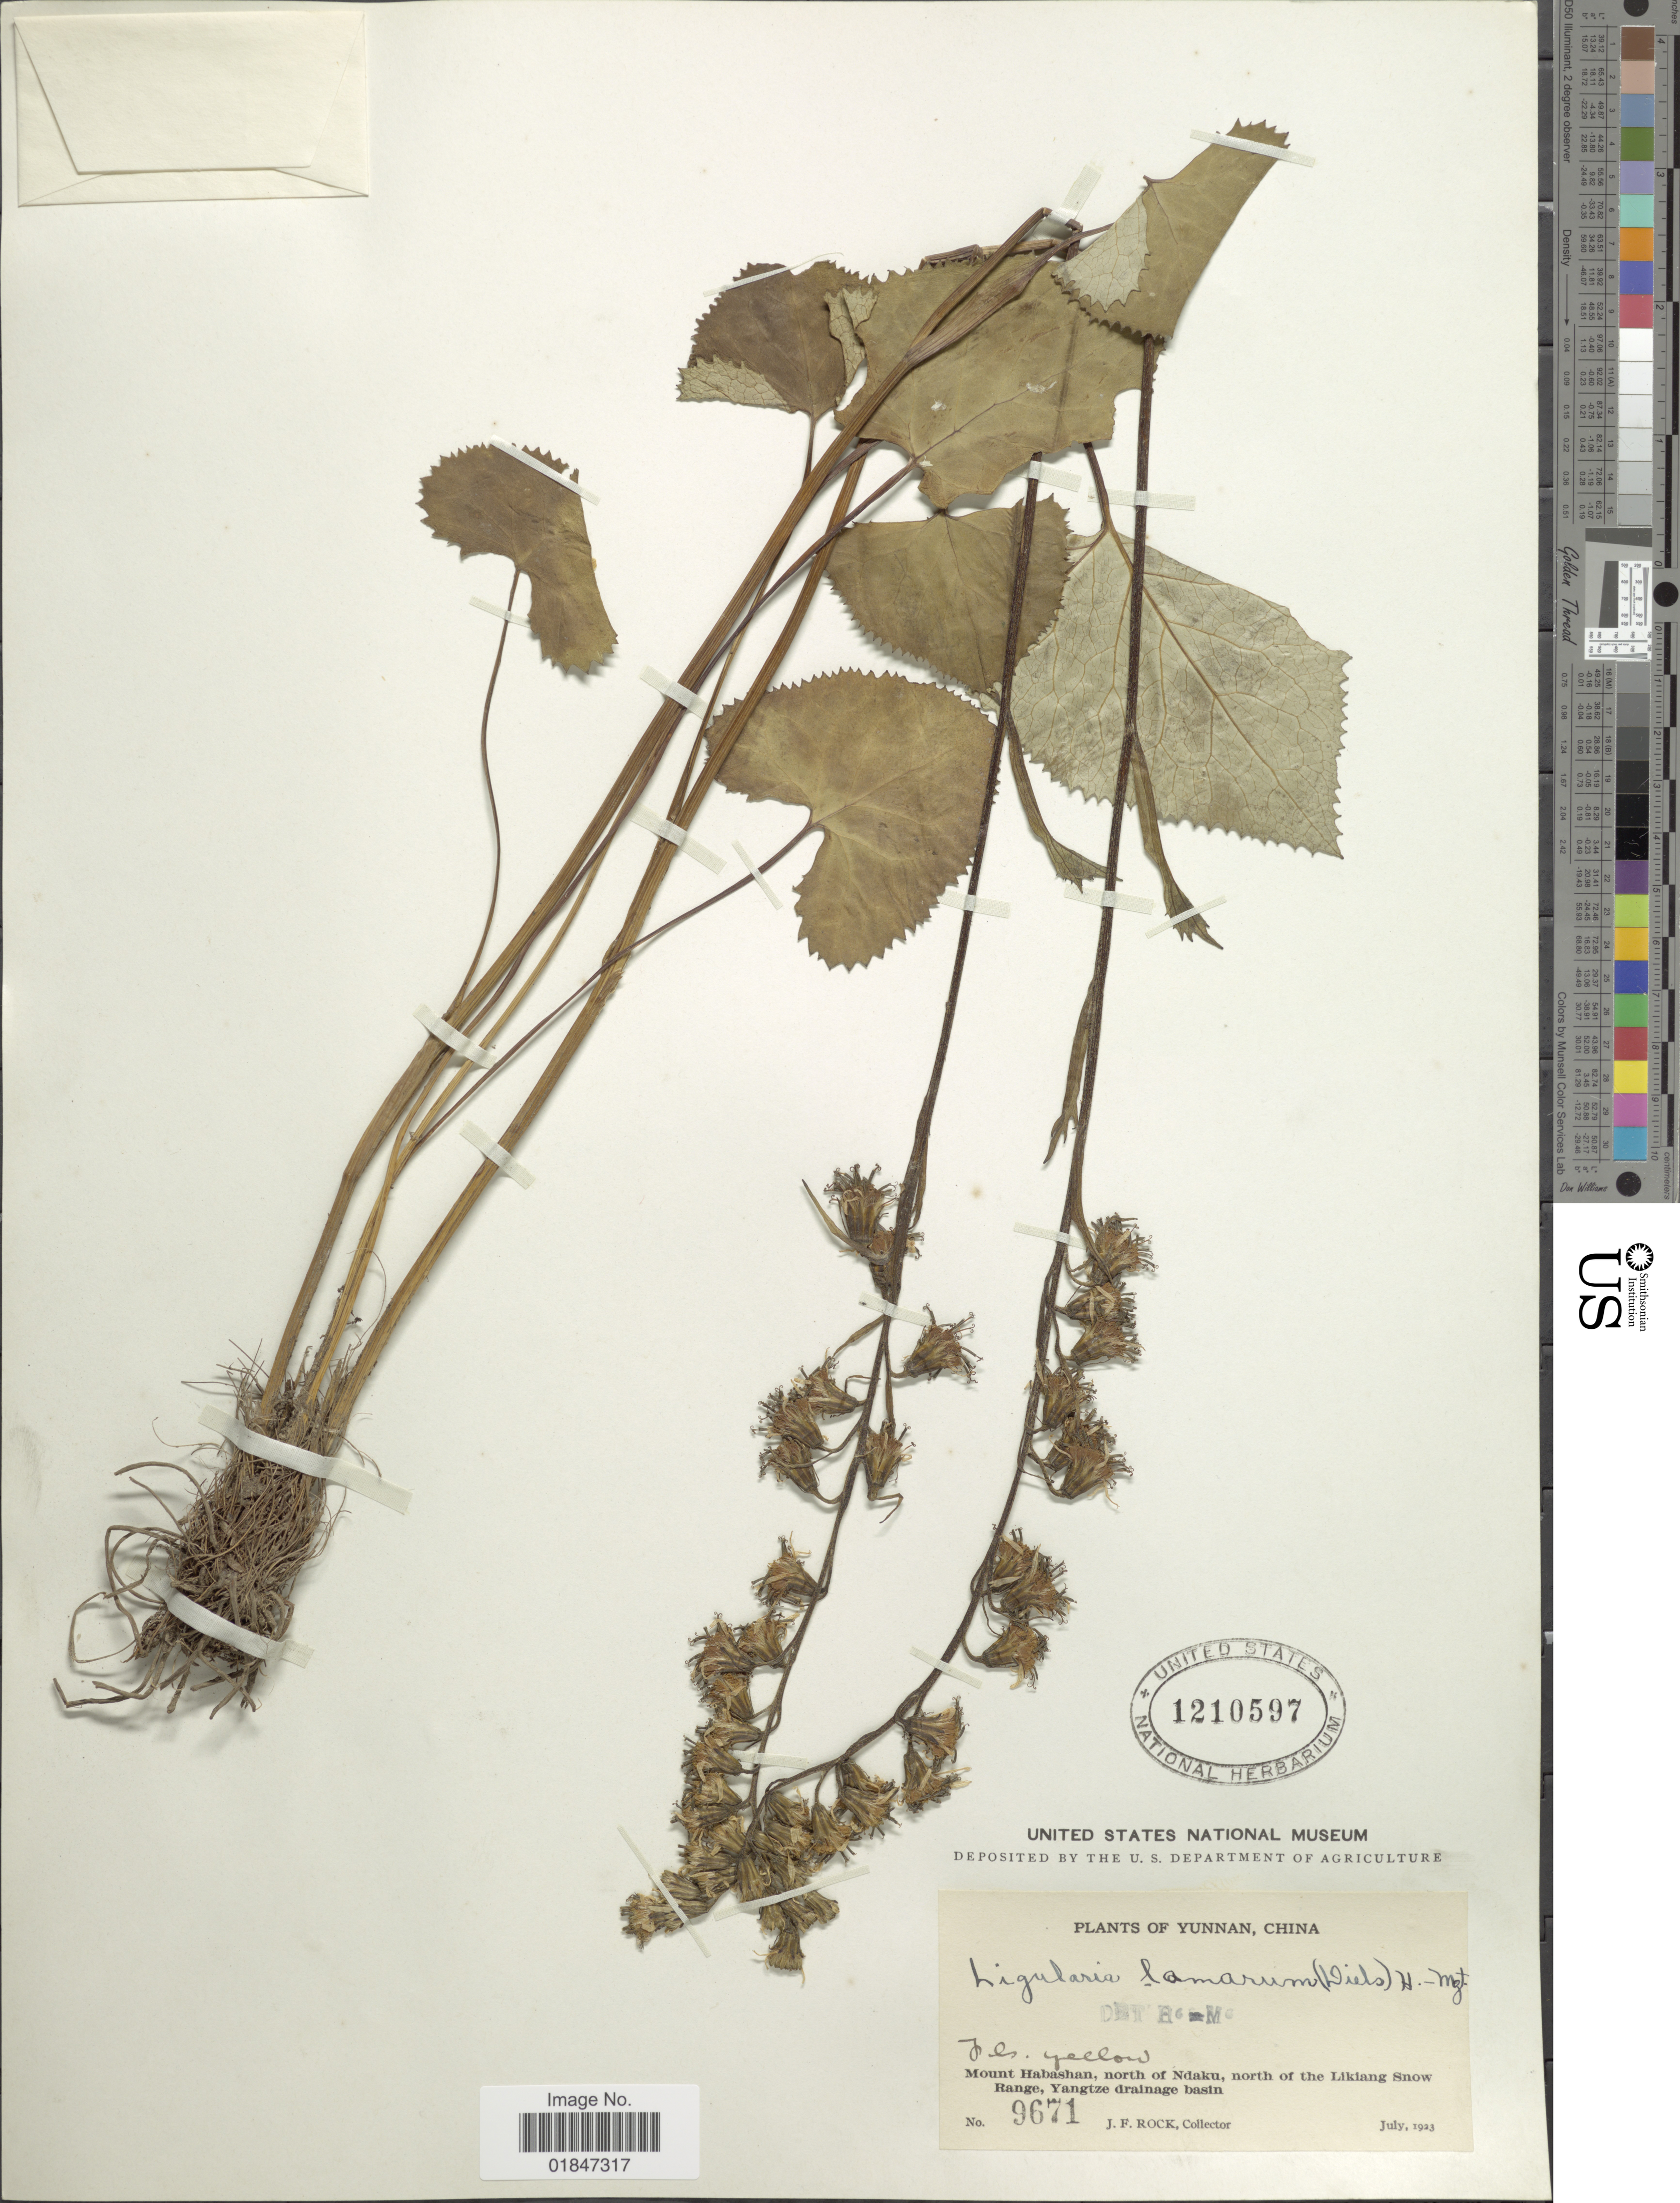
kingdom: Plantae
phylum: Tracheophyta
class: Magnoliopsida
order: Asterales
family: Asteraceae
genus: Ligularia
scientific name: Ligularia lamarum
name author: (Diels) C.C. Chang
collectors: J. Rock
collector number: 9671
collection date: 1923-07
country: China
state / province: Yunnan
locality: Yunnan, China. Mount Habashan, north of Ndaku, north of the Likiang Snow Range, Yangtze drainage basin.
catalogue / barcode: US 1210597